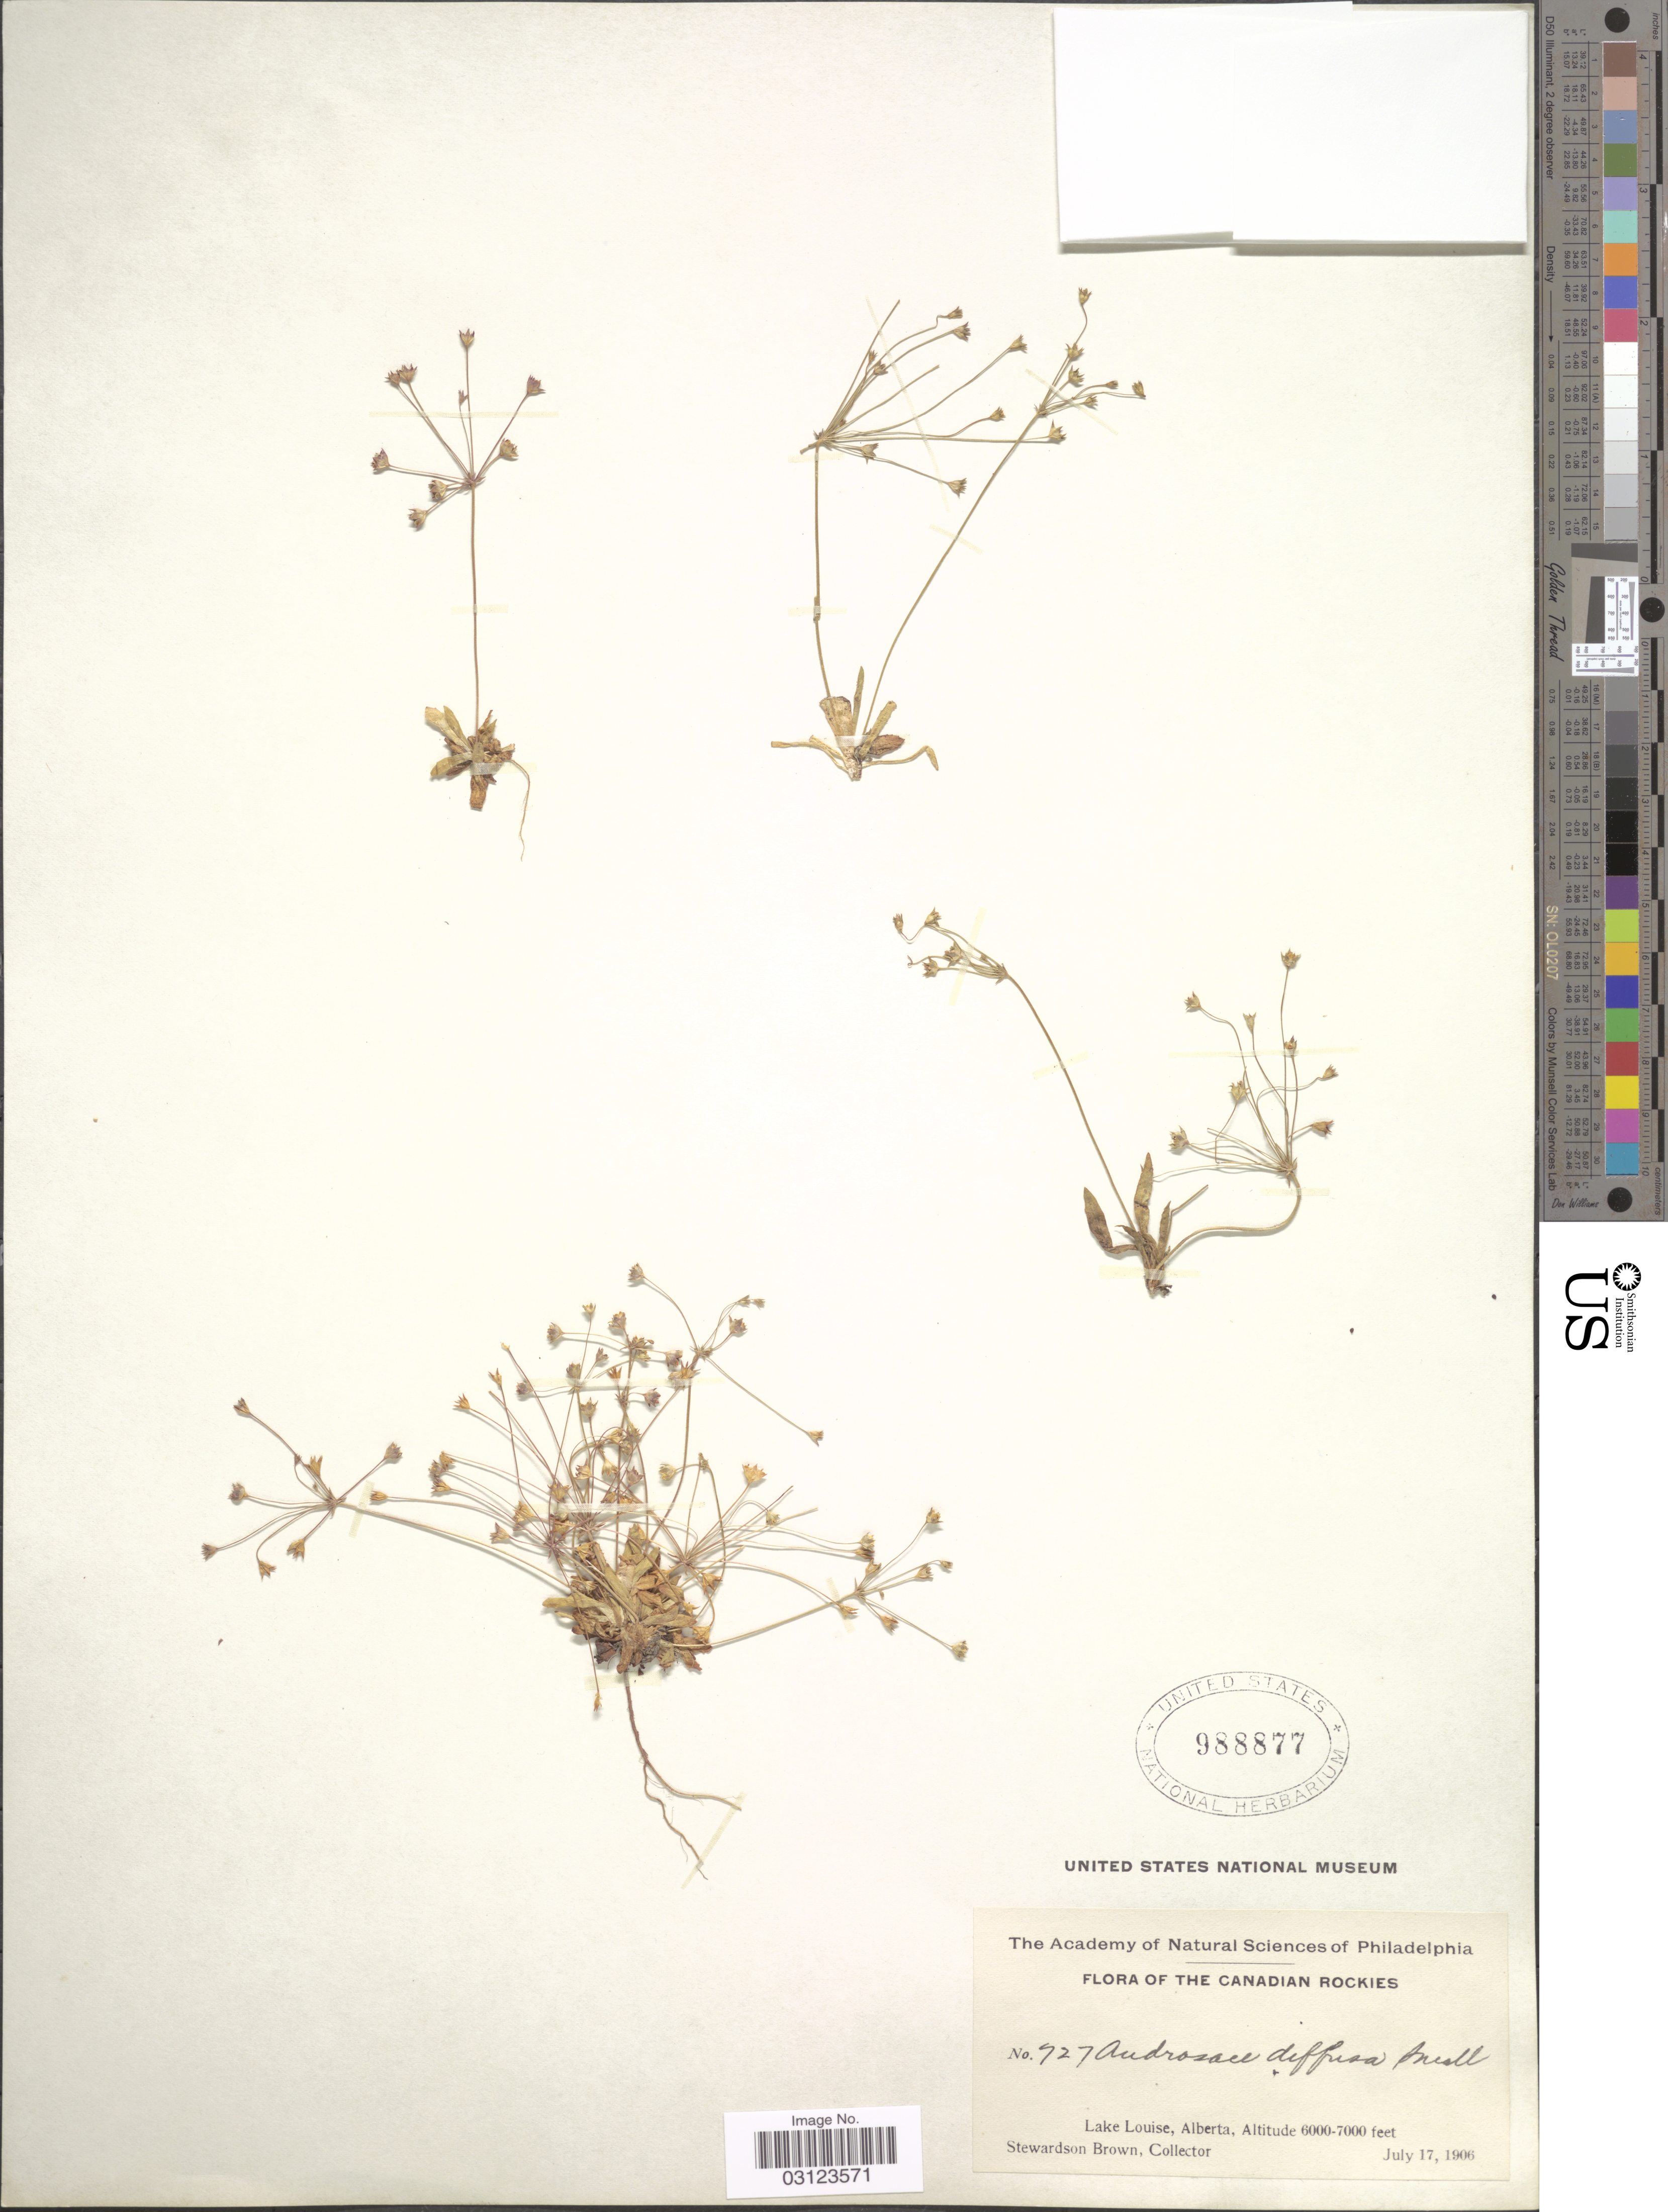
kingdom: Plantae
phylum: Tracheophyta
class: Magnoliopsida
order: Ericales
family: Primulaceae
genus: Androsace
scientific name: Androsace septentrionalis var. puberulenta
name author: (Rydb.) R. Knuth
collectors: S. Brown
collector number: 727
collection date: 1906-07-17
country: Canada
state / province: Alberta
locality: Lake Louise.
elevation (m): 1829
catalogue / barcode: US 988877